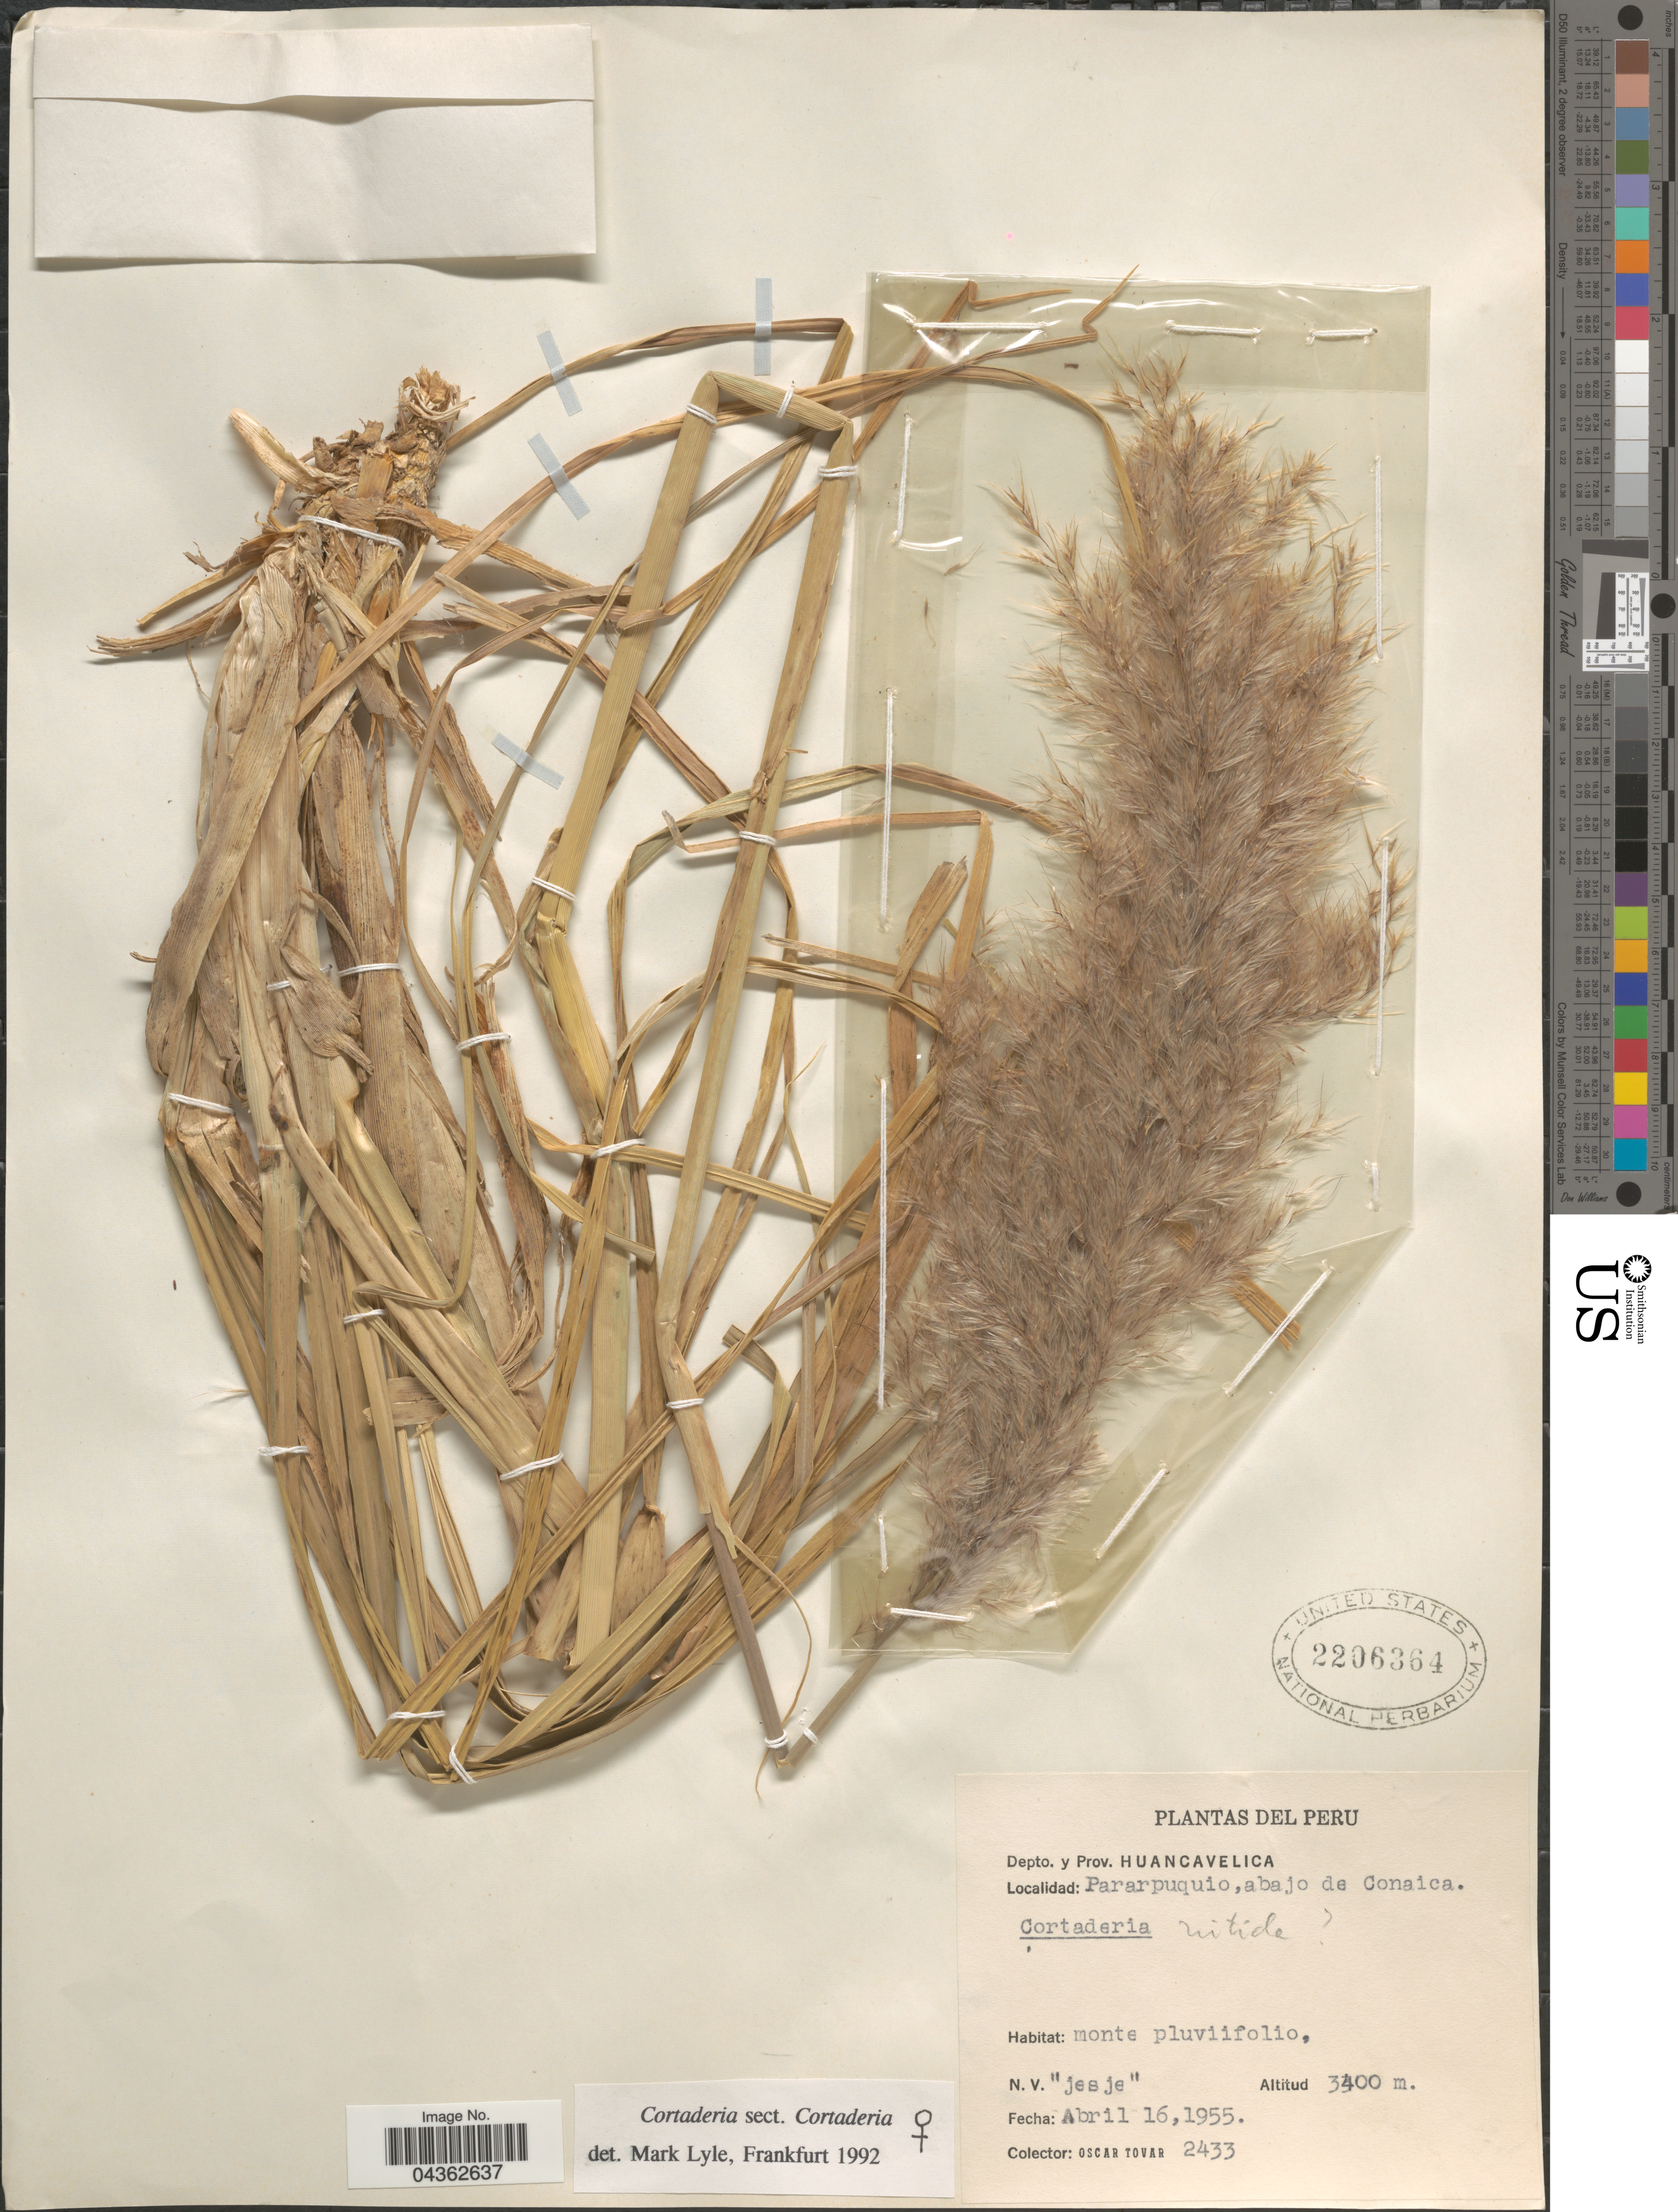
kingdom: Plantae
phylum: Tracheophyta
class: Liliopsida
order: Poales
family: Poaceae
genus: Cortaderia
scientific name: Cortaderia jubata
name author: (Lemoine) Stapf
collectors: Ó. Tovar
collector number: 2433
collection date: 1955-04-16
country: Peru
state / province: Huancavelica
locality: Depto. y Prov. Huancavelica. Pararpuquio, abajo de Conaica.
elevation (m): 3400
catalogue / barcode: US 2206364